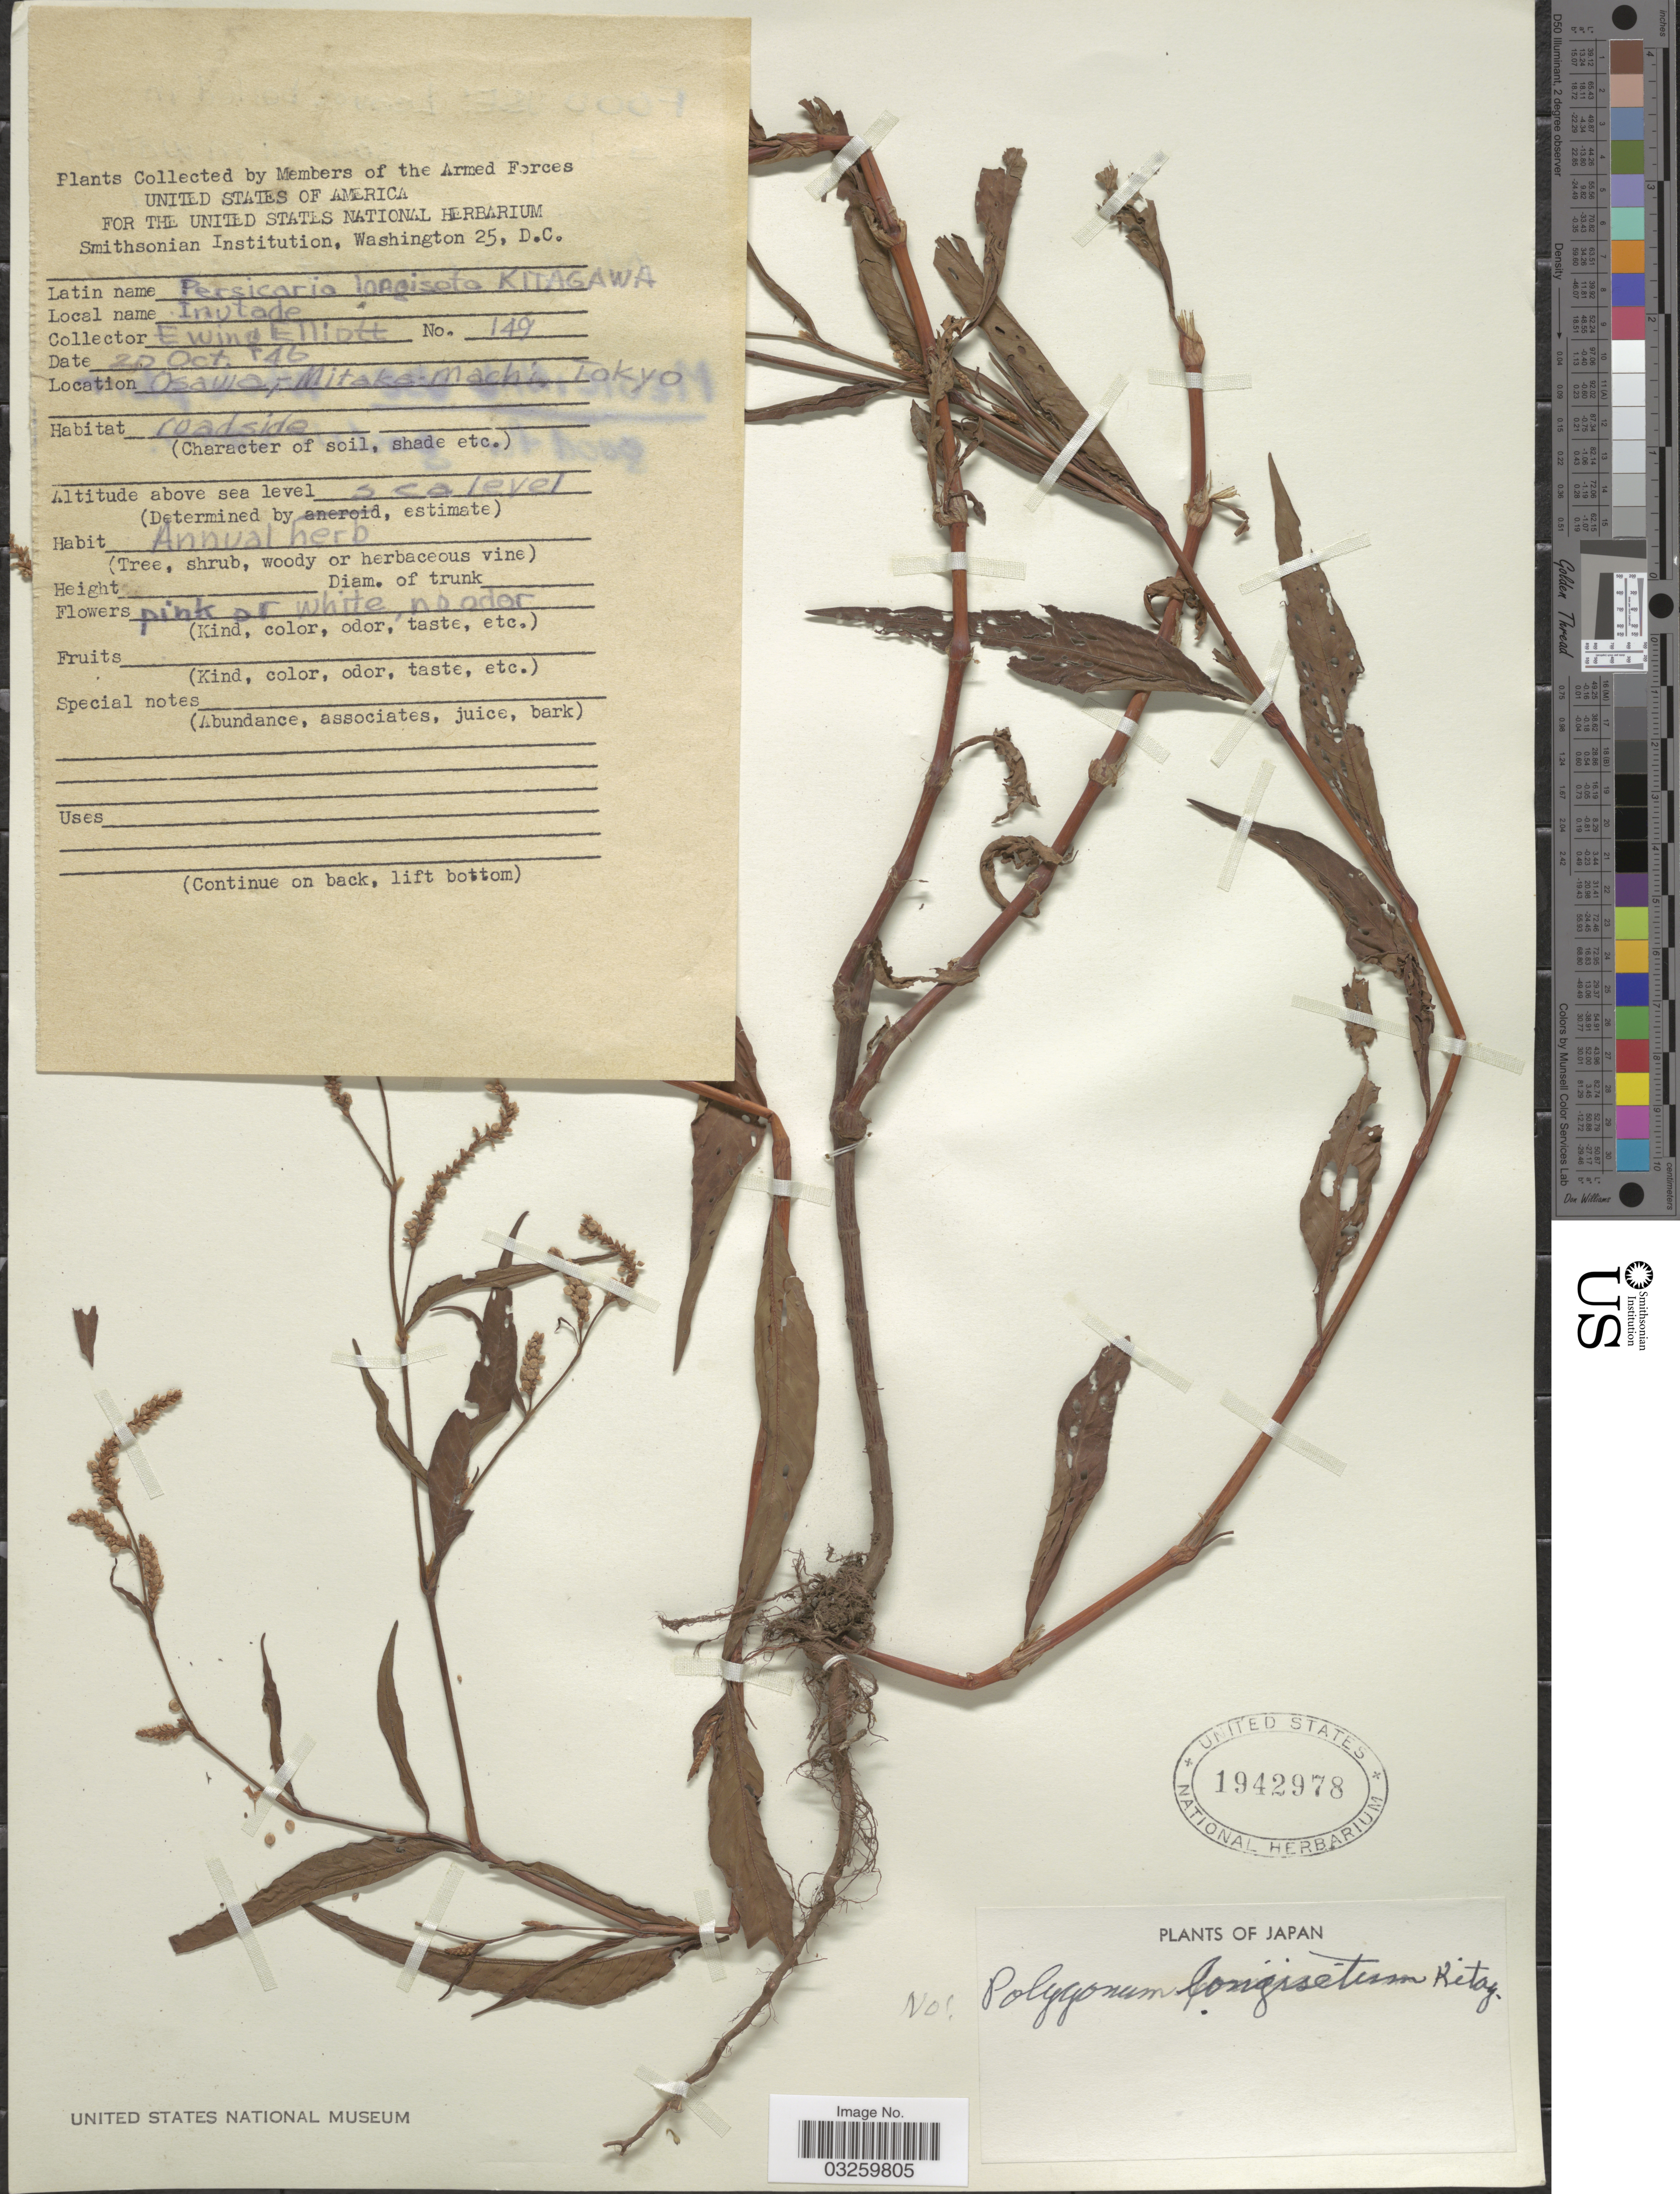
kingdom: Plantae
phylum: Tracheophyta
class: Magnoliopsida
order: Caryophyllales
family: Polygonaceae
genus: Polygonum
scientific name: Polygonum sp.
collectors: E. Elliott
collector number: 149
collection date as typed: Transcribed d/m/y: 20/10/46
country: Japan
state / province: Tokyo, Federal City of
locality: Osawa, Mitaka-Machi, Tokyo.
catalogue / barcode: US 1942978